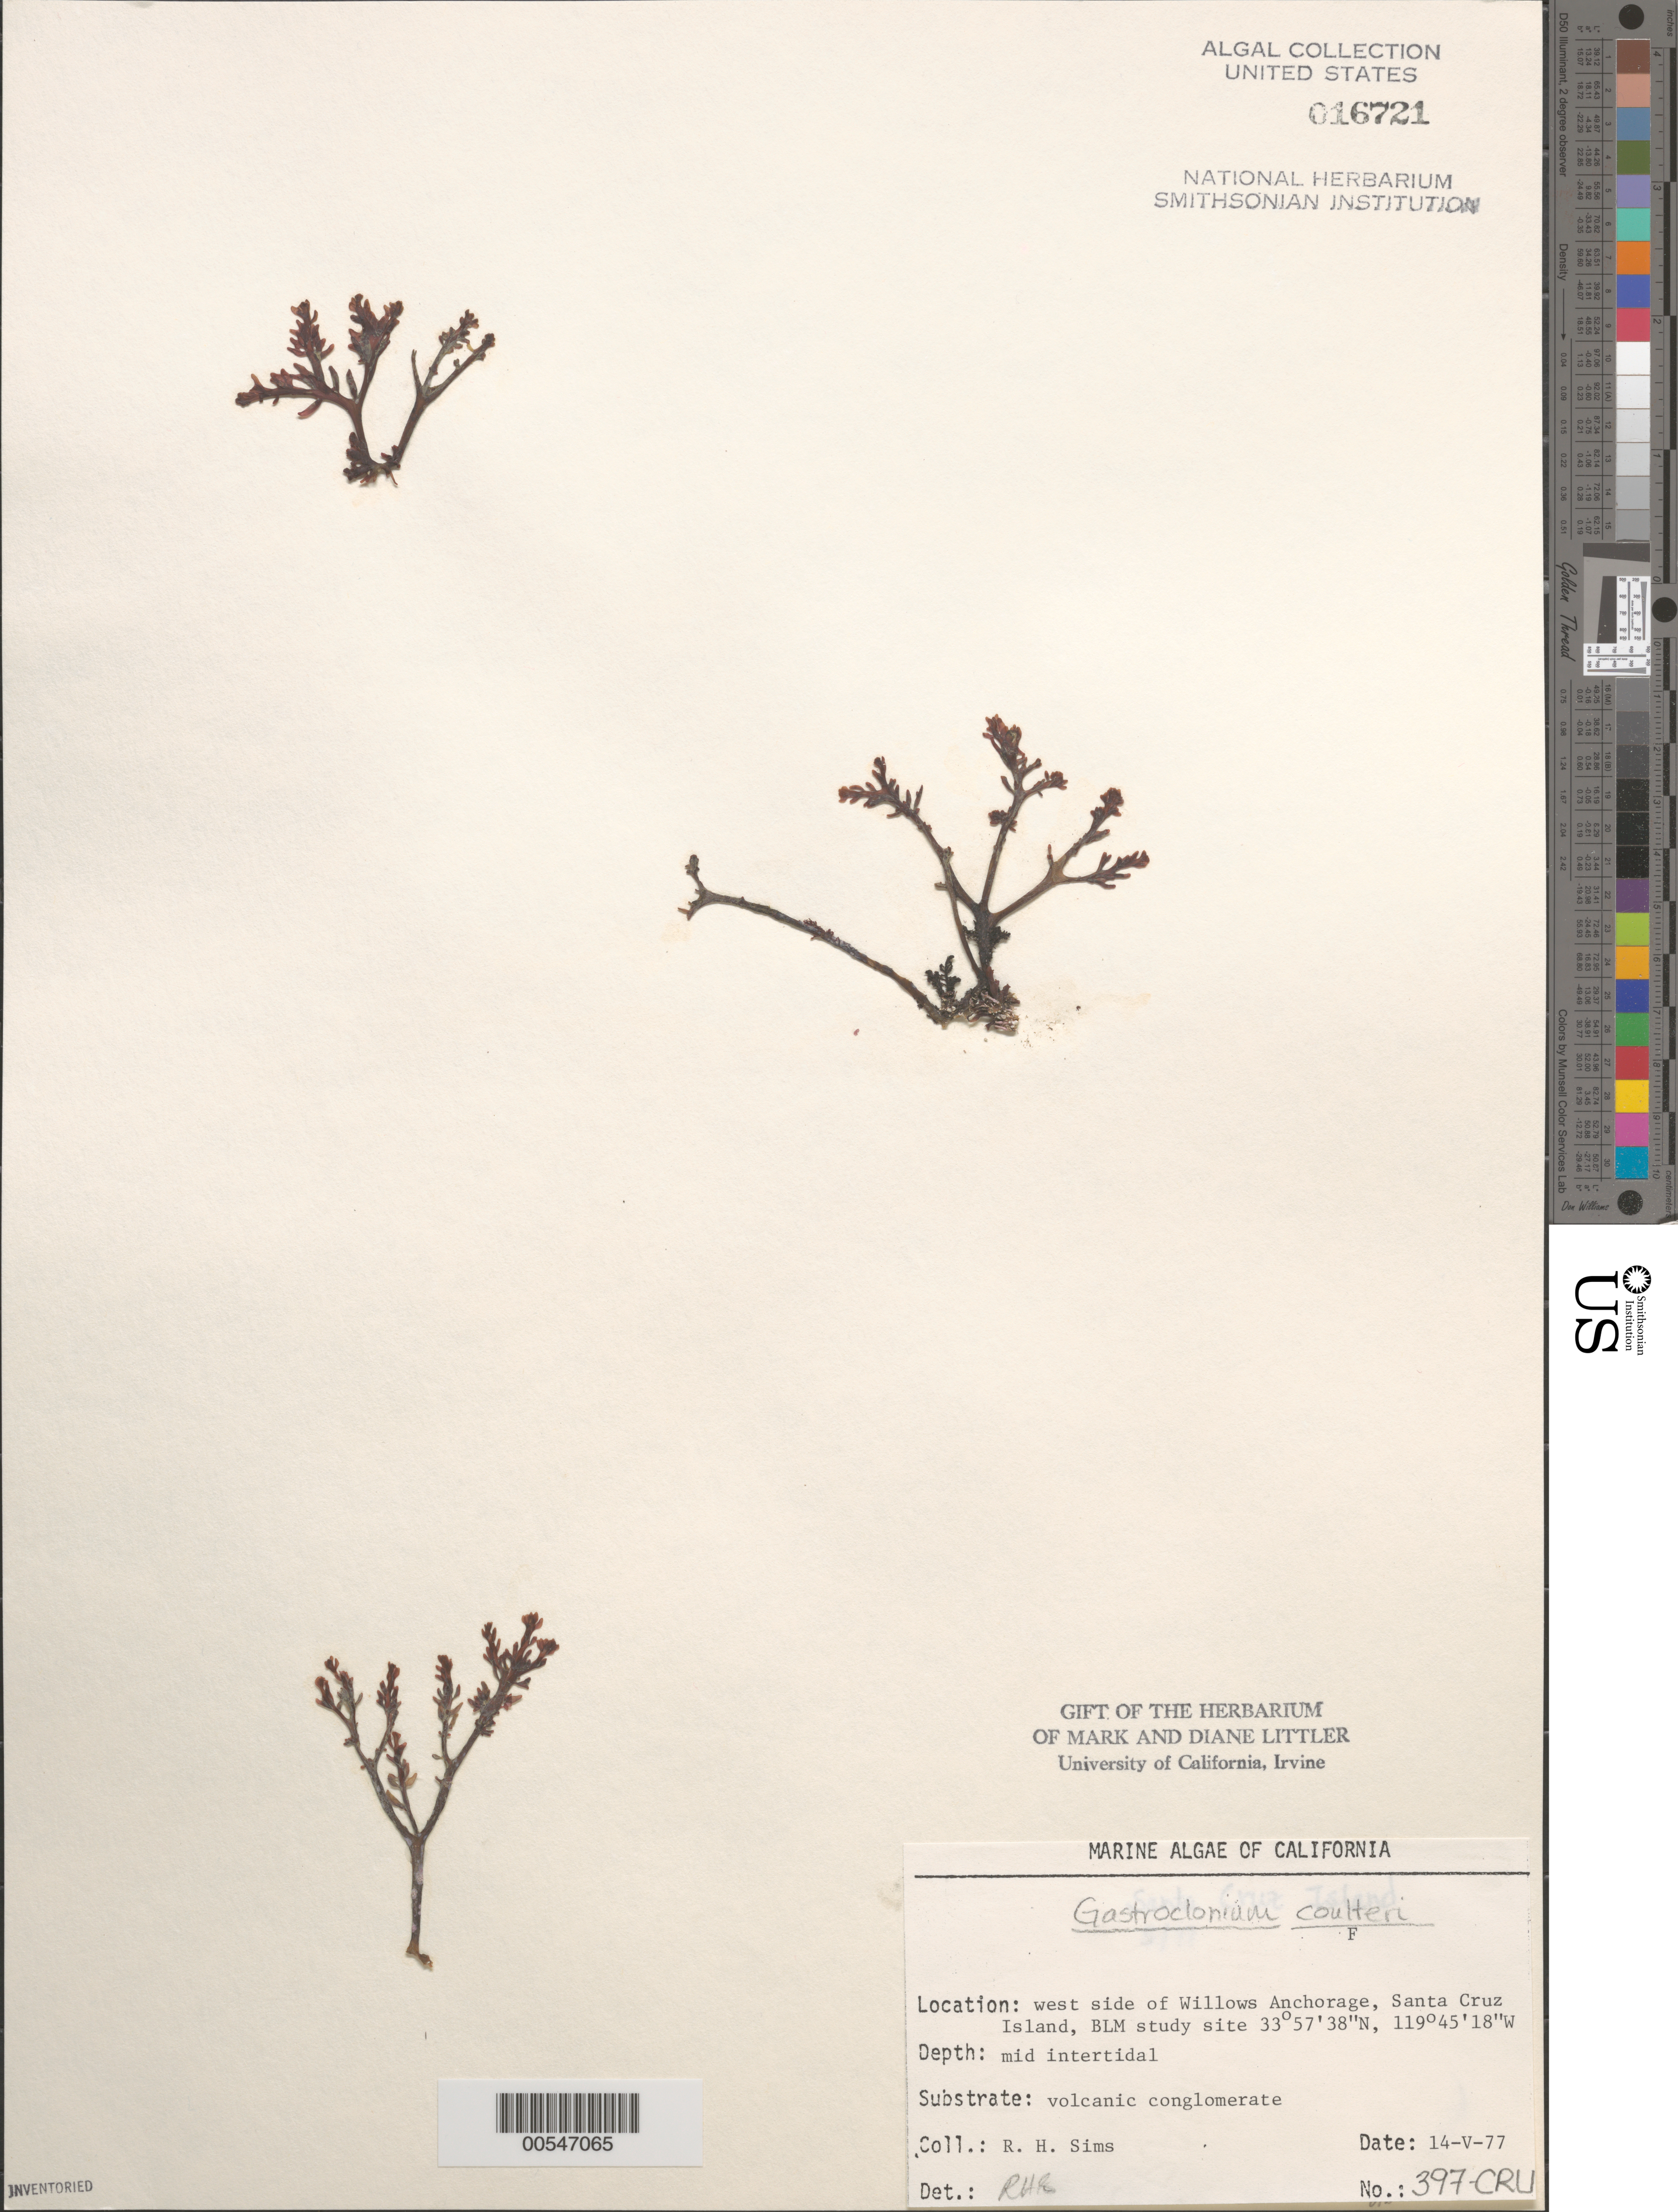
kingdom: Plantae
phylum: Rhodophyta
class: Florideophyceae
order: Rhodymeniales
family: Champiaceae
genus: Neogastroclonium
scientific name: Neogastroclonium subarticulatum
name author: (Turner) L. Le Gall et al.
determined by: Algae name updating Project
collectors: R. H. Sims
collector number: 397-cru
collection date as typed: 14 May 1977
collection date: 1977-05-14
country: United States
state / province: California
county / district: Santa Barbara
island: Santa Cruz Island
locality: Willows Anchorage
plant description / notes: BLM-SOCALBIGHT Rocky Intertidal Survey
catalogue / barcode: US 16721